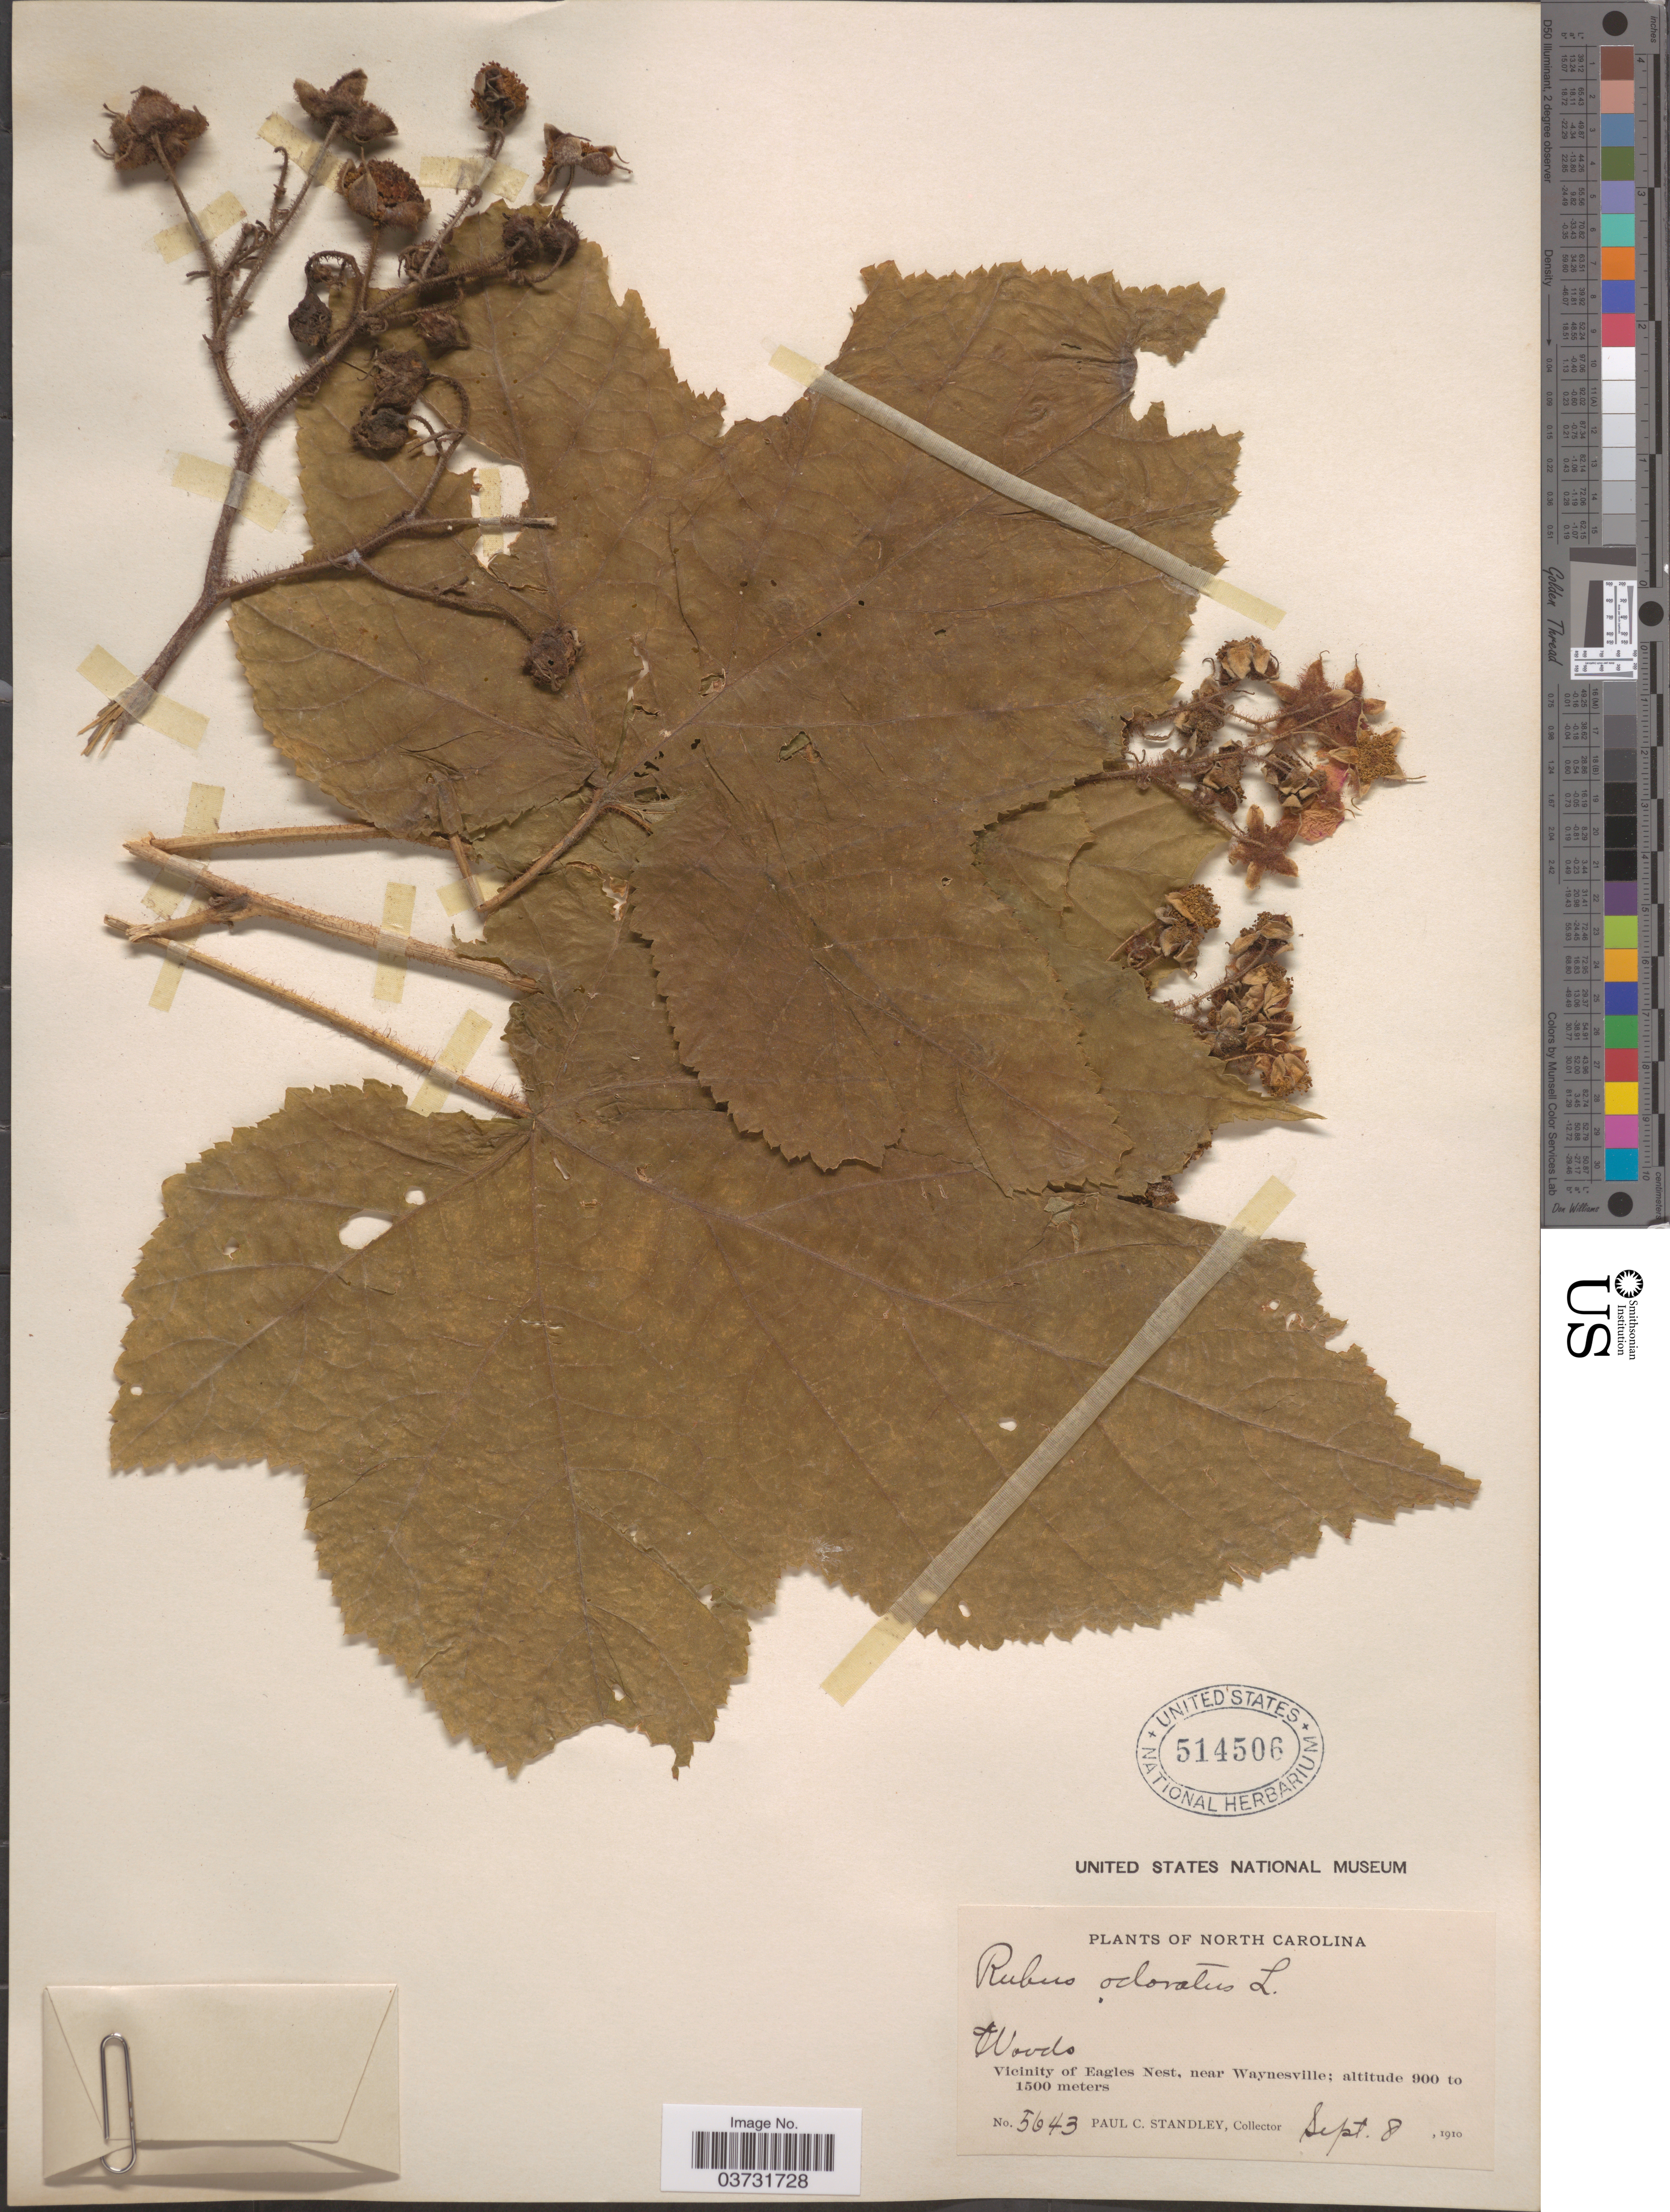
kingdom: Plantae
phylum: Tracheophyta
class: Magnoliopsida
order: Rosales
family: Rosaceae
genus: Rubus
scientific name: Rubus odoratus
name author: L.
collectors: P. C. Standley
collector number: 5643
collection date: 1910-09-08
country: United States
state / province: North Carolina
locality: Vicinity of Eagles Nest, near Waynesville.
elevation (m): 900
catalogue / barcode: US 514506